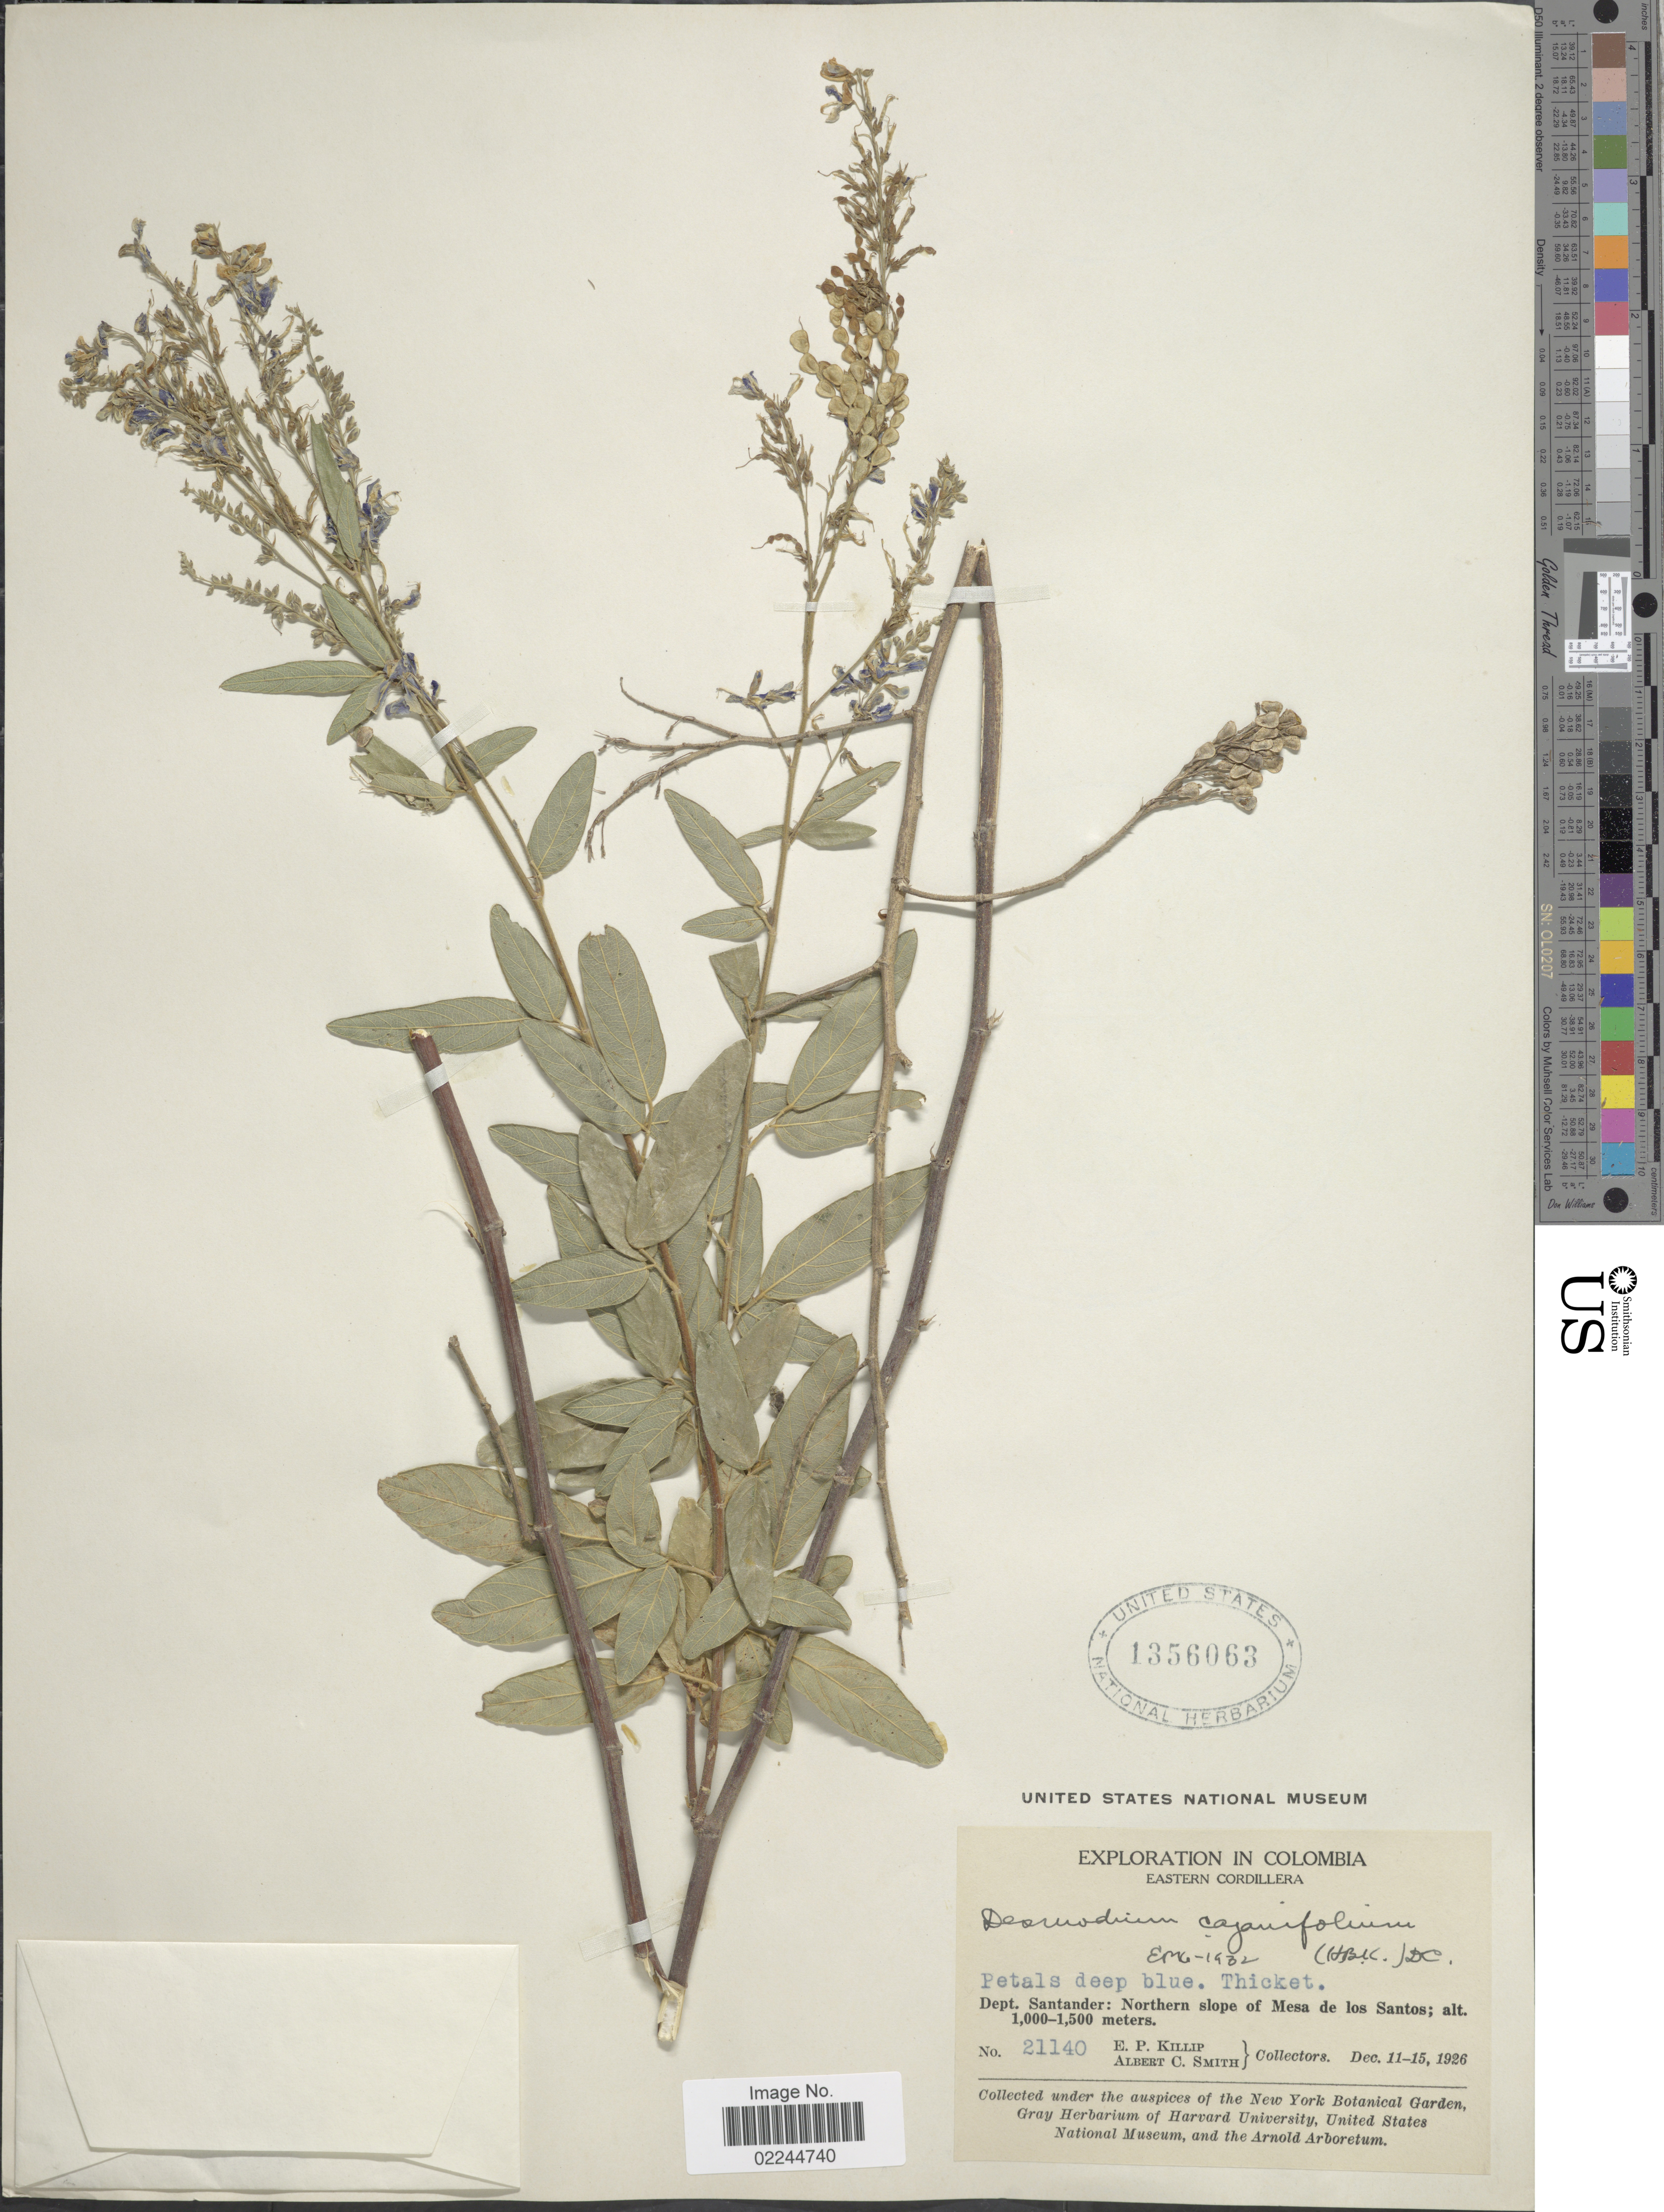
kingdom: Plantae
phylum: Tracheophyta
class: Magnoliopsida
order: Fabales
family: Fabaceae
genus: Desmodium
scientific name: Desmodium cajanifolium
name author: (Kunth) DC.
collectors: E. P. Killip & A. C. Smith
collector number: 21140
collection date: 1926-12-11/1926-12-15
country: Colombia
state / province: Santander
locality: Eastern Cordillera, northern slope of Mesa de los Santos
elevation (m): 1000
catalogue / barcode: US 1356063